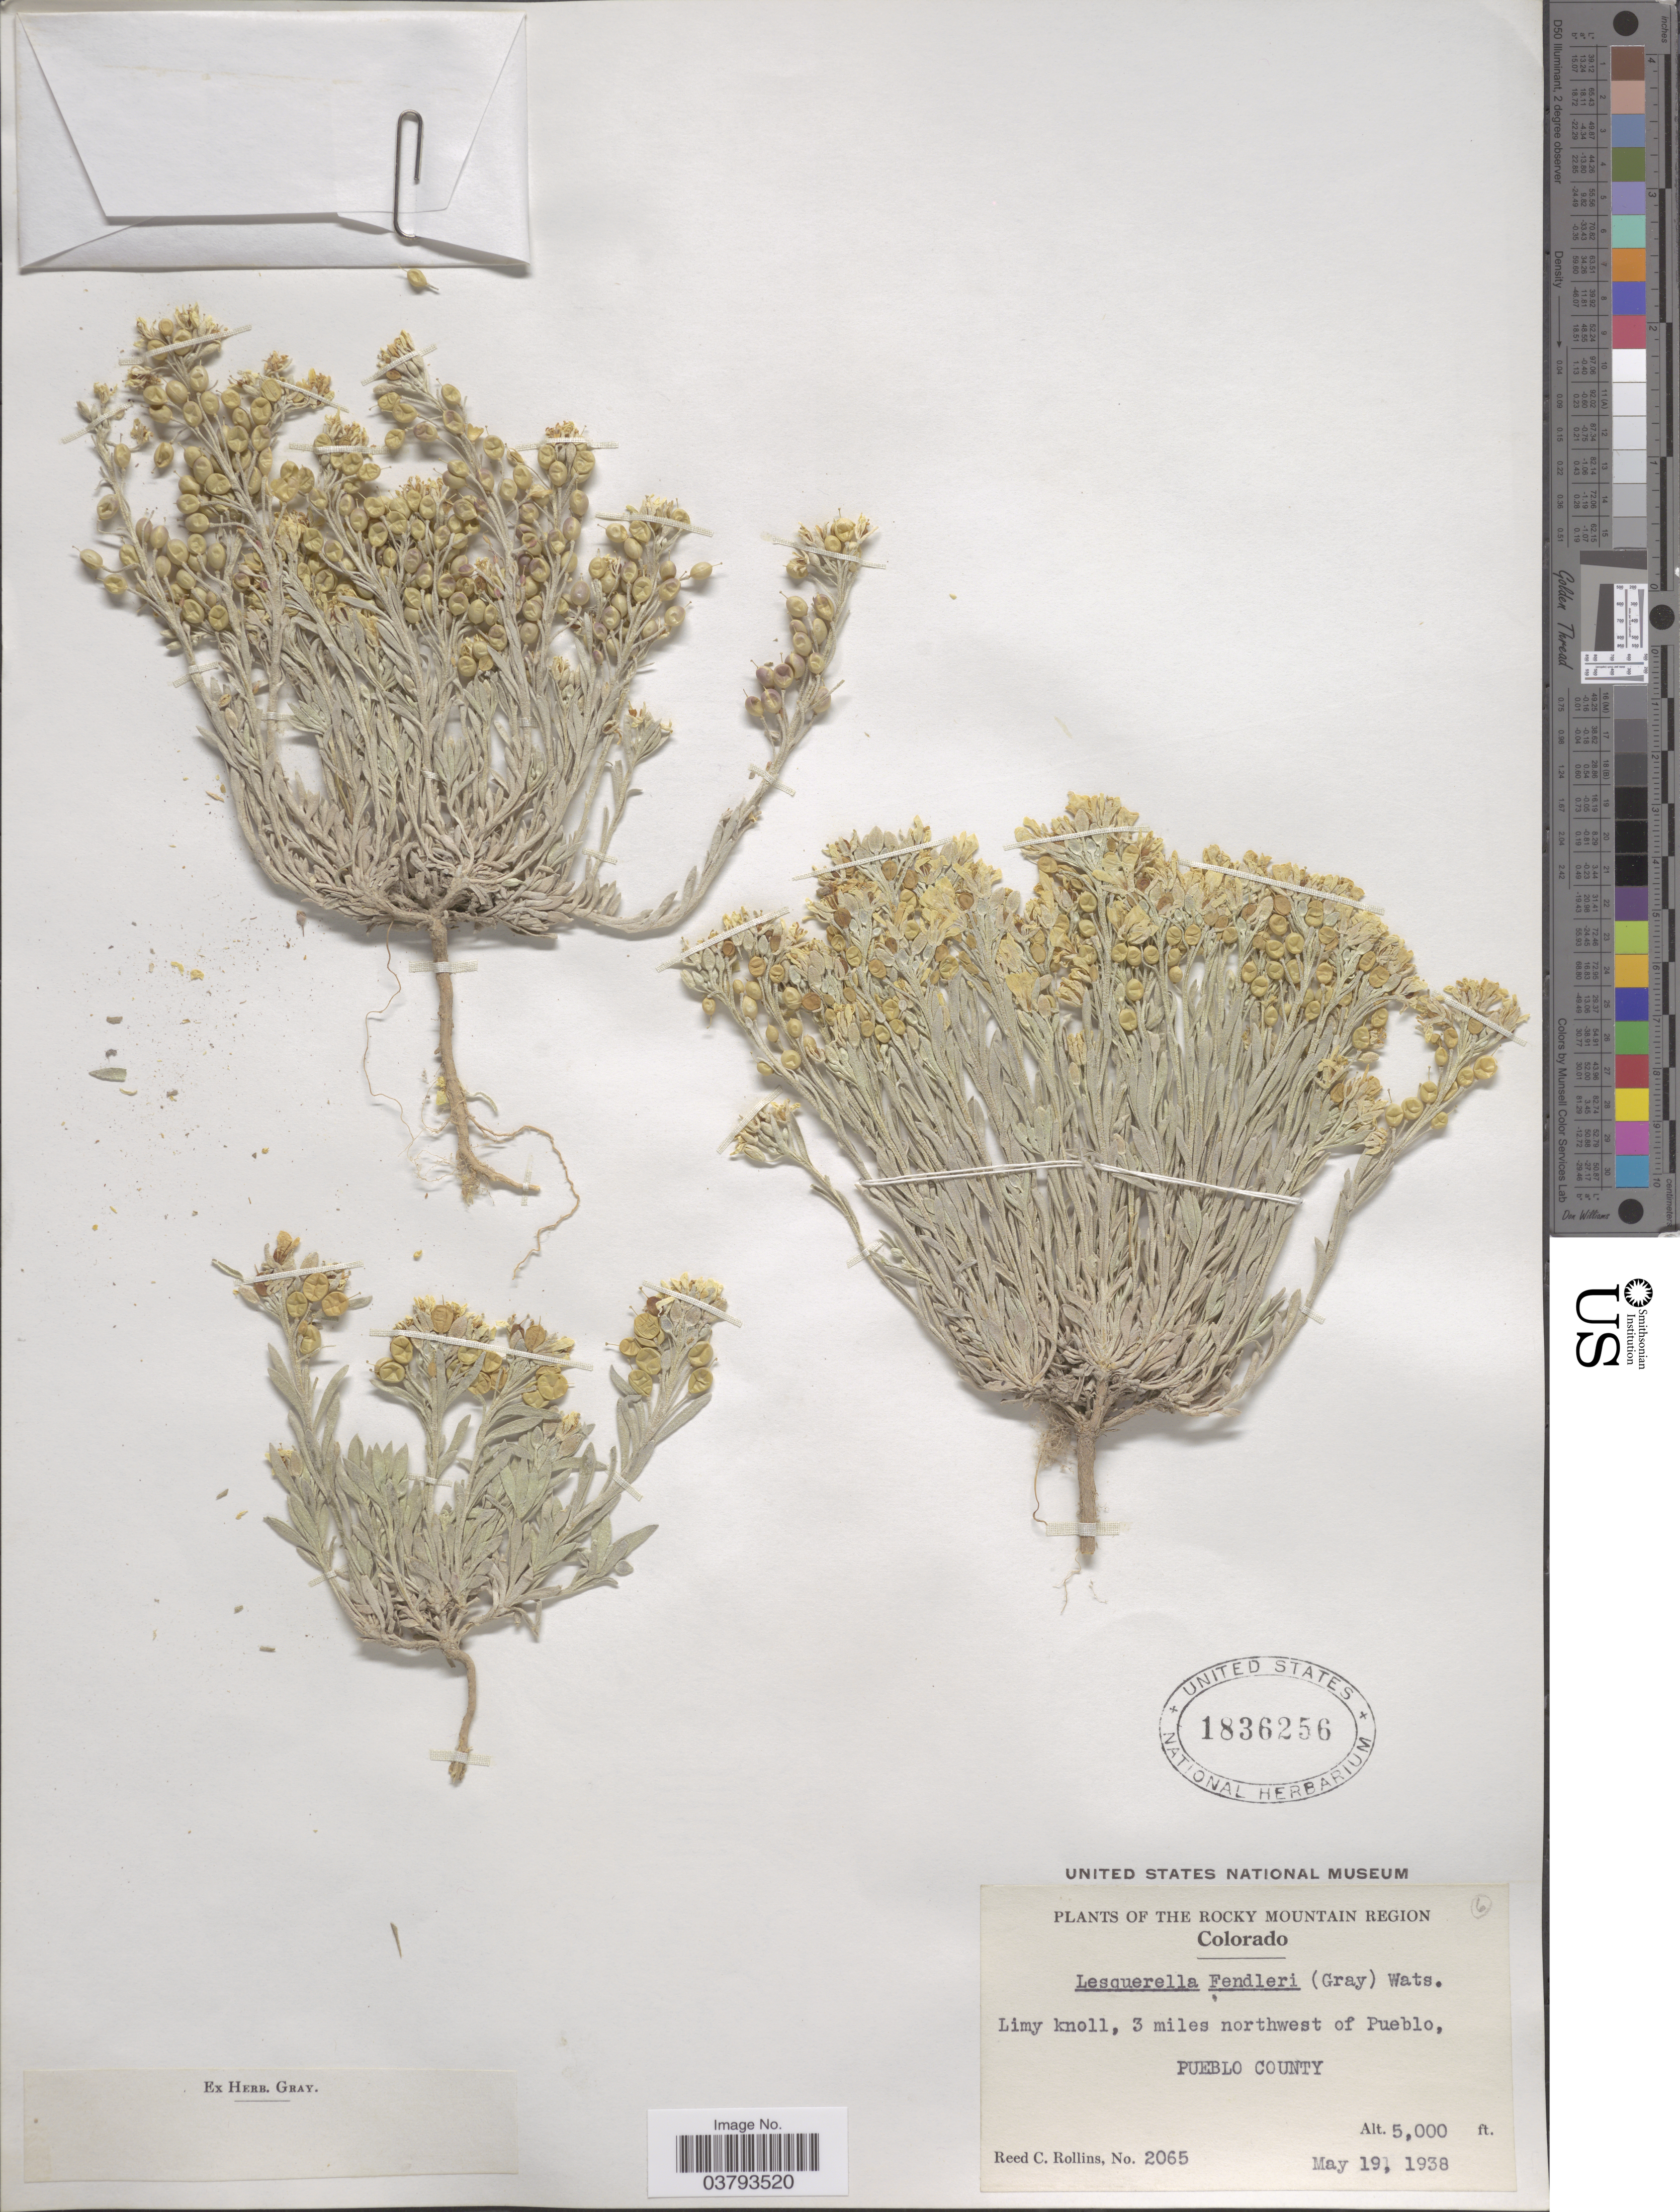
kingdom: Plantae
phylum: Tracheophyta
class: Magnoliopsida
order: Brassicales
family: Brassicaceae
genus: Lesquerella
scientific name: Lesquerella fendleri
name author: (A. Gray) S. Watson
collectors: R. C. Rollins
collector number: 2065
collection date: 1938-05-19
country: United States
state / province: Colorado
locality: The Rocky Mountain Region. Limy knoll, 3 miles northwest of Pueblo, Pueblo County.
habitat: limy knoll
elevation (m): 1524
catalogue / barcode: US 1836256